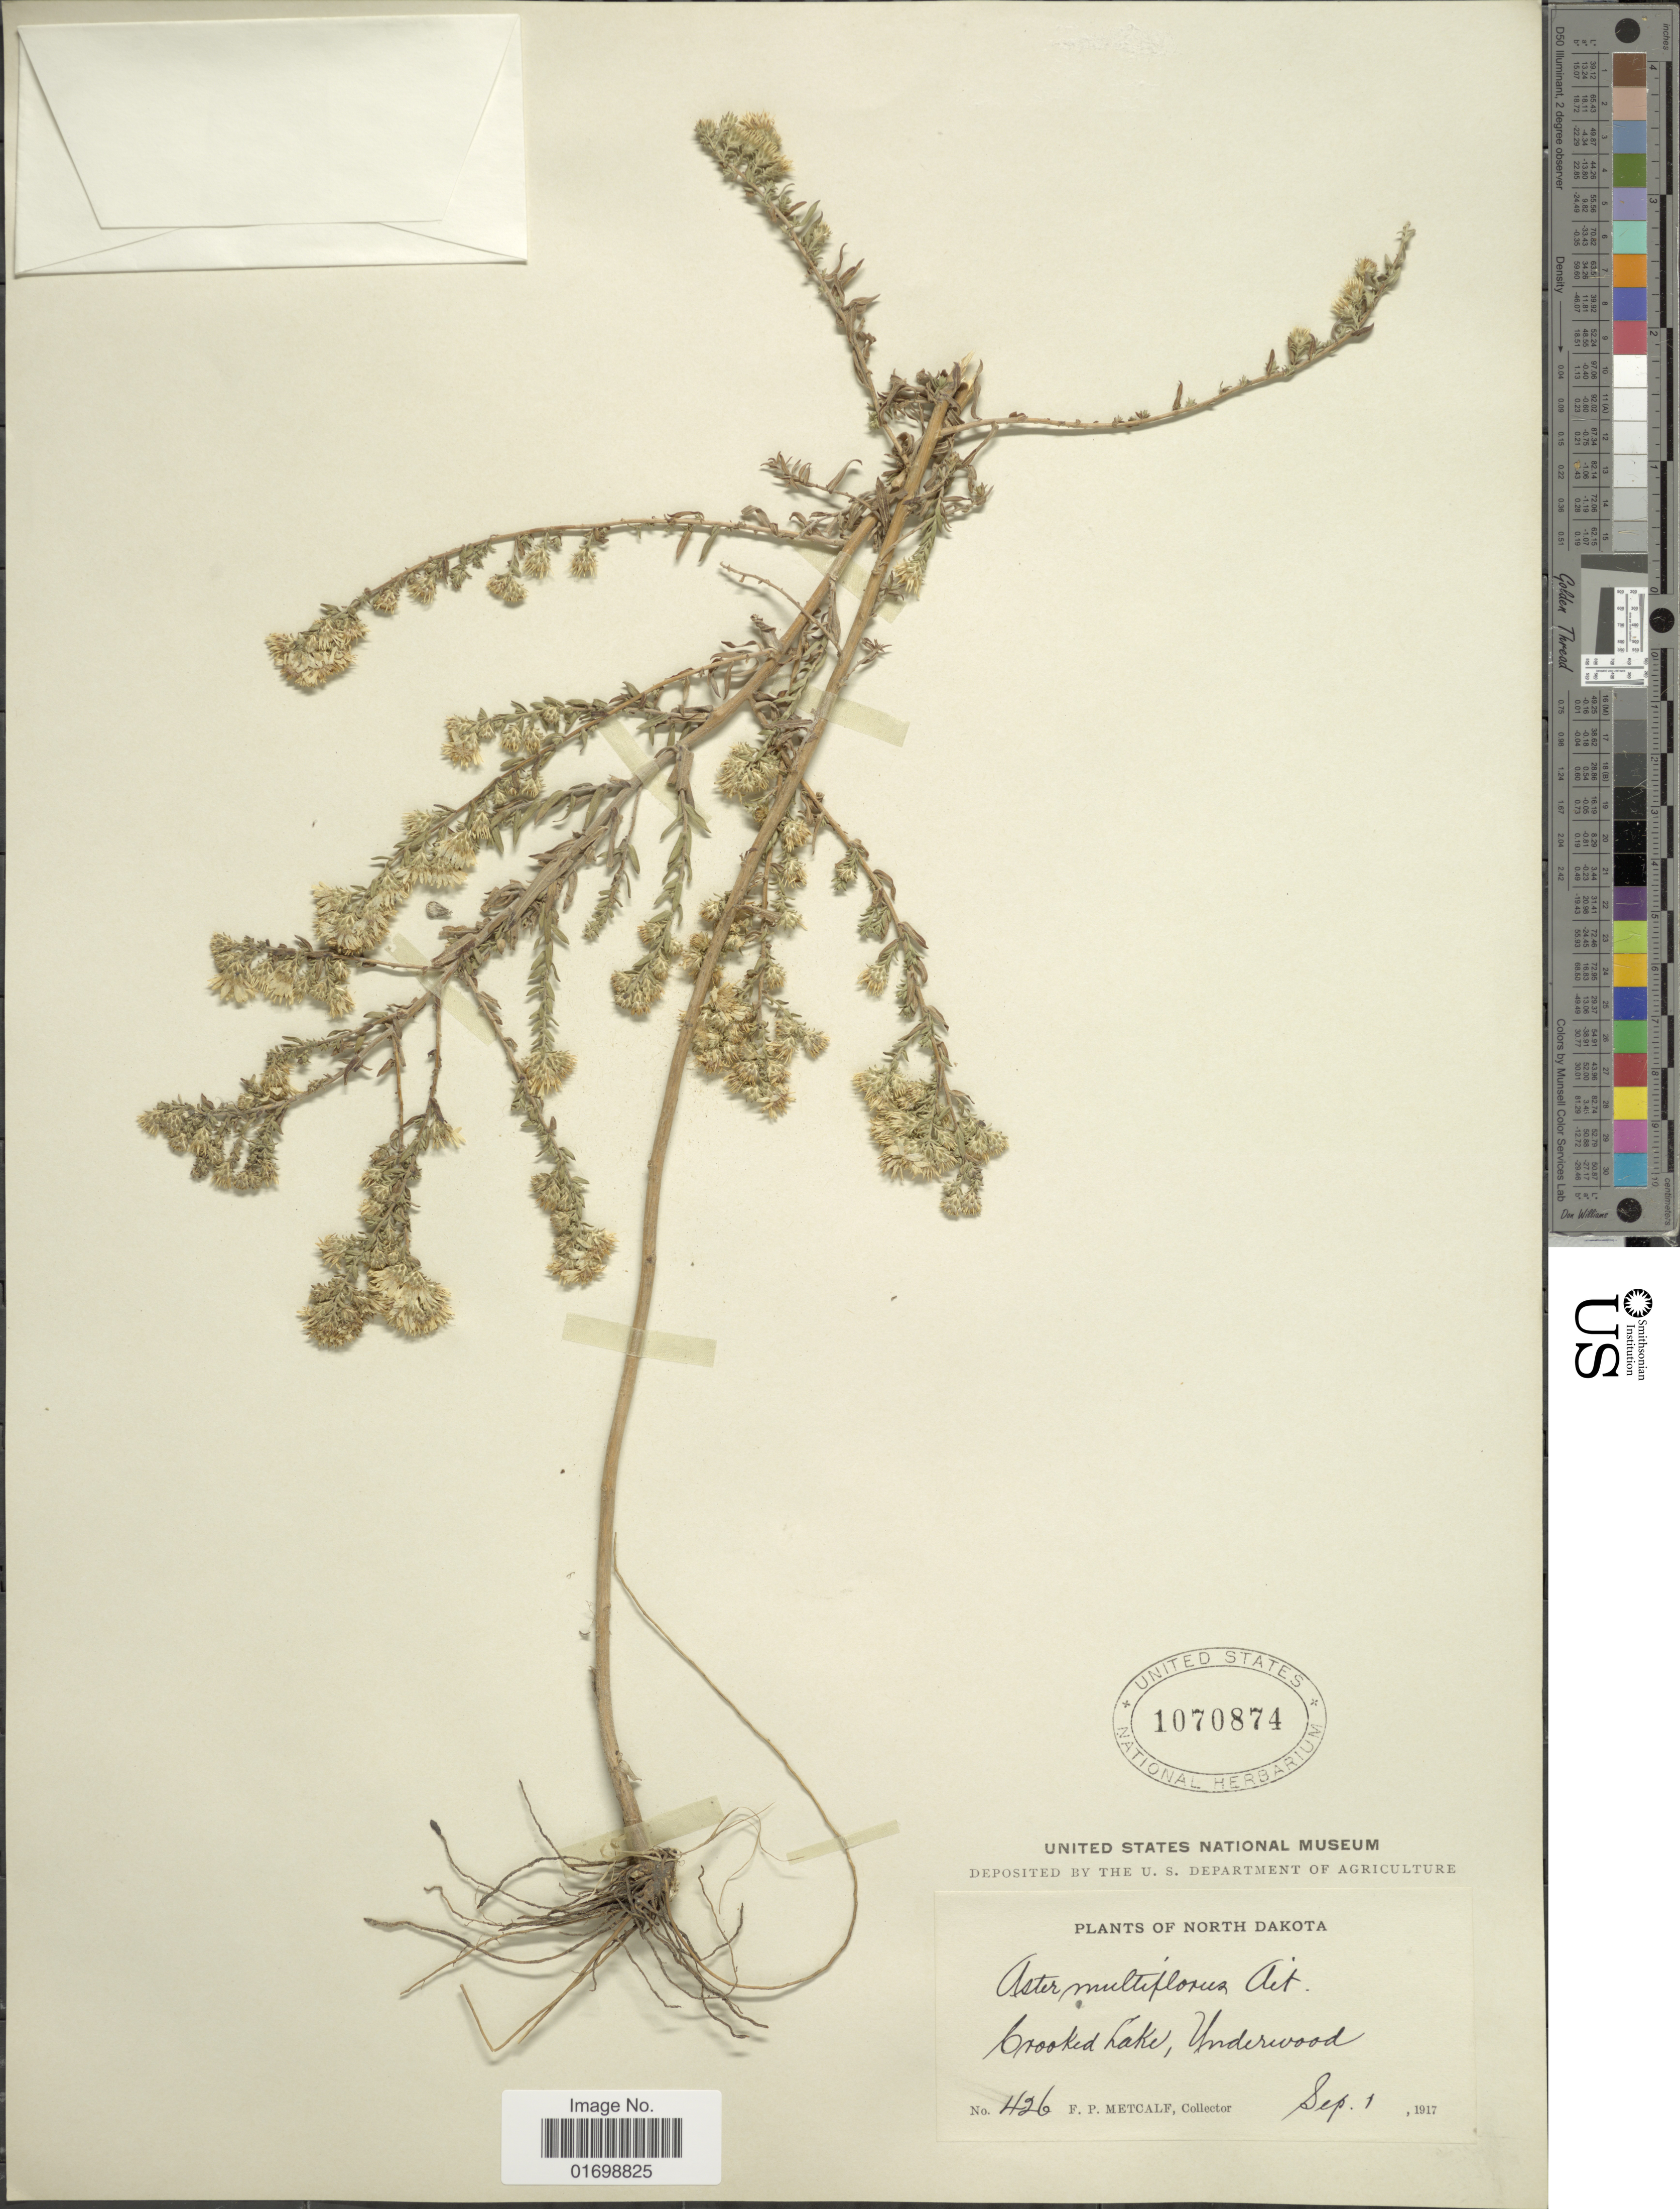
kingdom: Plantae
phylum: Tracheophyta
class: Magnoliopsida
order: Asterales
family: Asteraceae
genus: Symphyotrichum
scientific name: Symphyotrichum ericoides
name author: (L.) G.L. Nesom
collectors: F. Metcalf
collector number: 426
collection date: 1917-09-01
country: United States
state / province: North Dakota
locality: Crooked Lake, Underwood.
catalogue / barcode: US 1070874